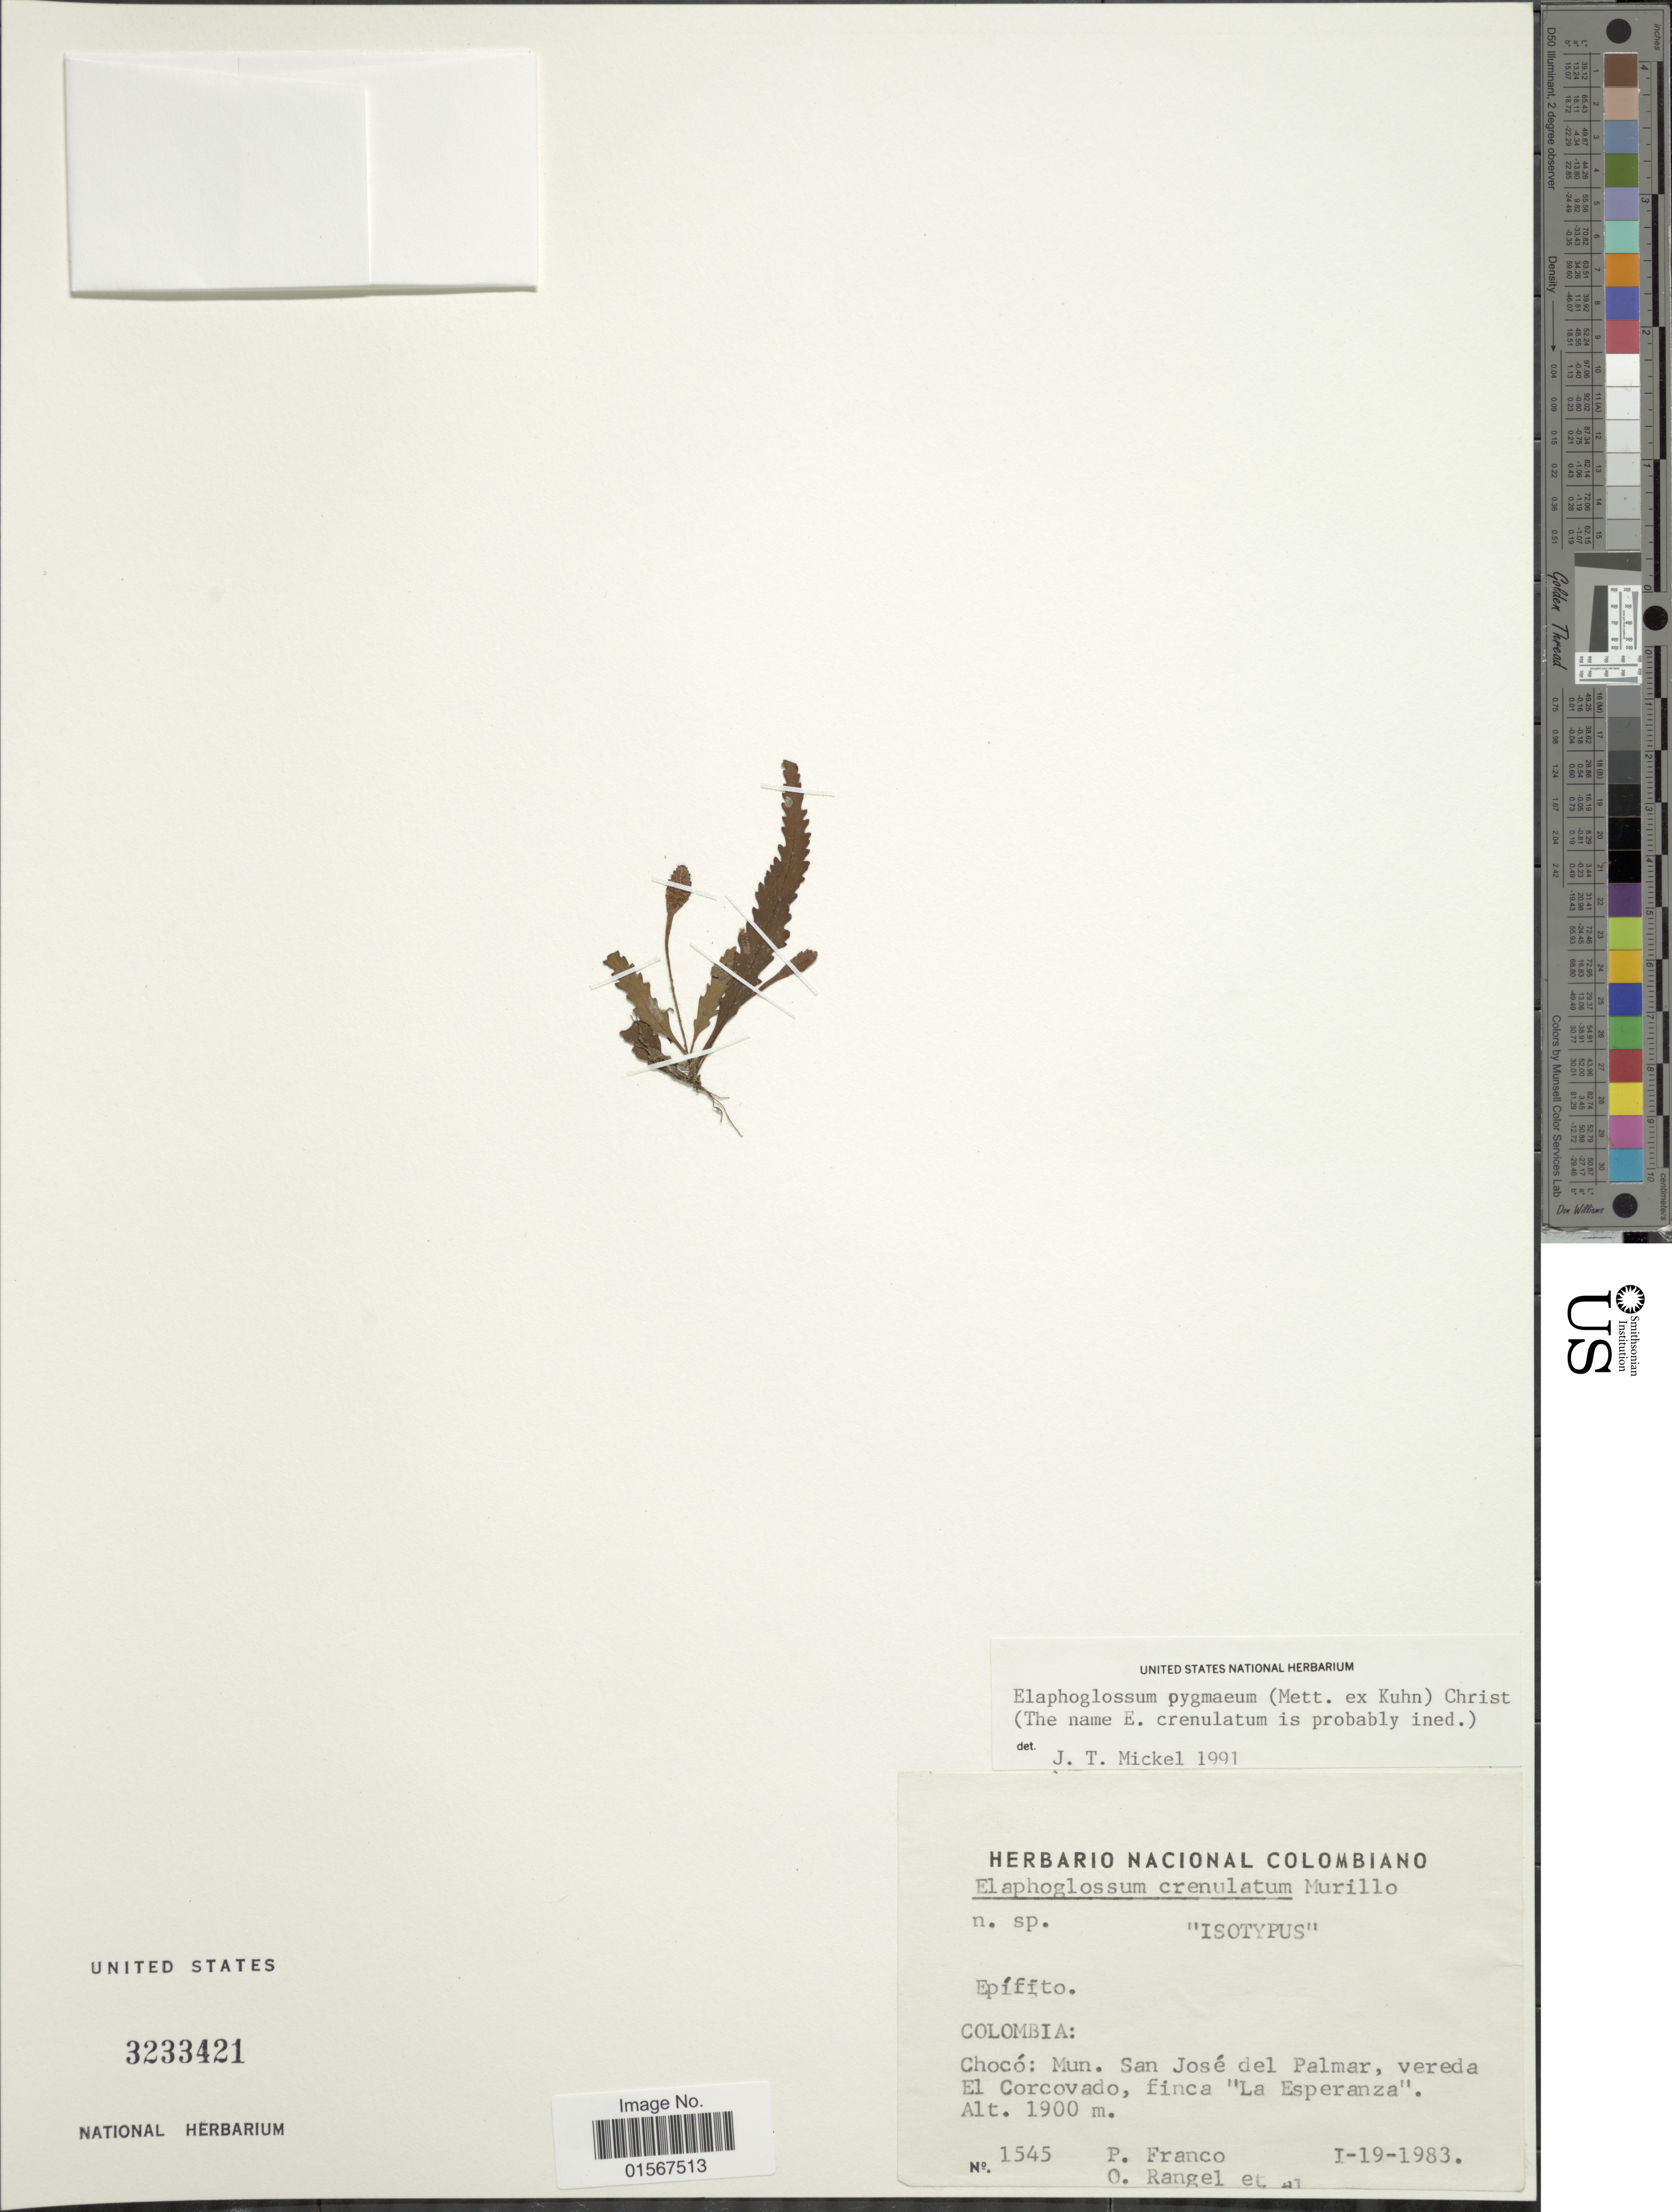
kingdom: Plantae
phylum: Tracheophyta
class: Polypodiopsida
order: Polypodiales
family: Dryopteridaceae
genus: Elaphoglossum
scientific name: Elaphoglossum pygmaeum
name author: (Mett.) Christ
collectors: P. Franco, O. Rangel & et al.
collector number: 1545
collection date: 1983-01-19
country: Colombia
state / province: Chocó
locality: Colombia, Chocó: Mun. San José del Palmar, vereda El Corcovado, finca "La Esperanza".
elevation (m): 1900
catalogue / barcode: US 3233421